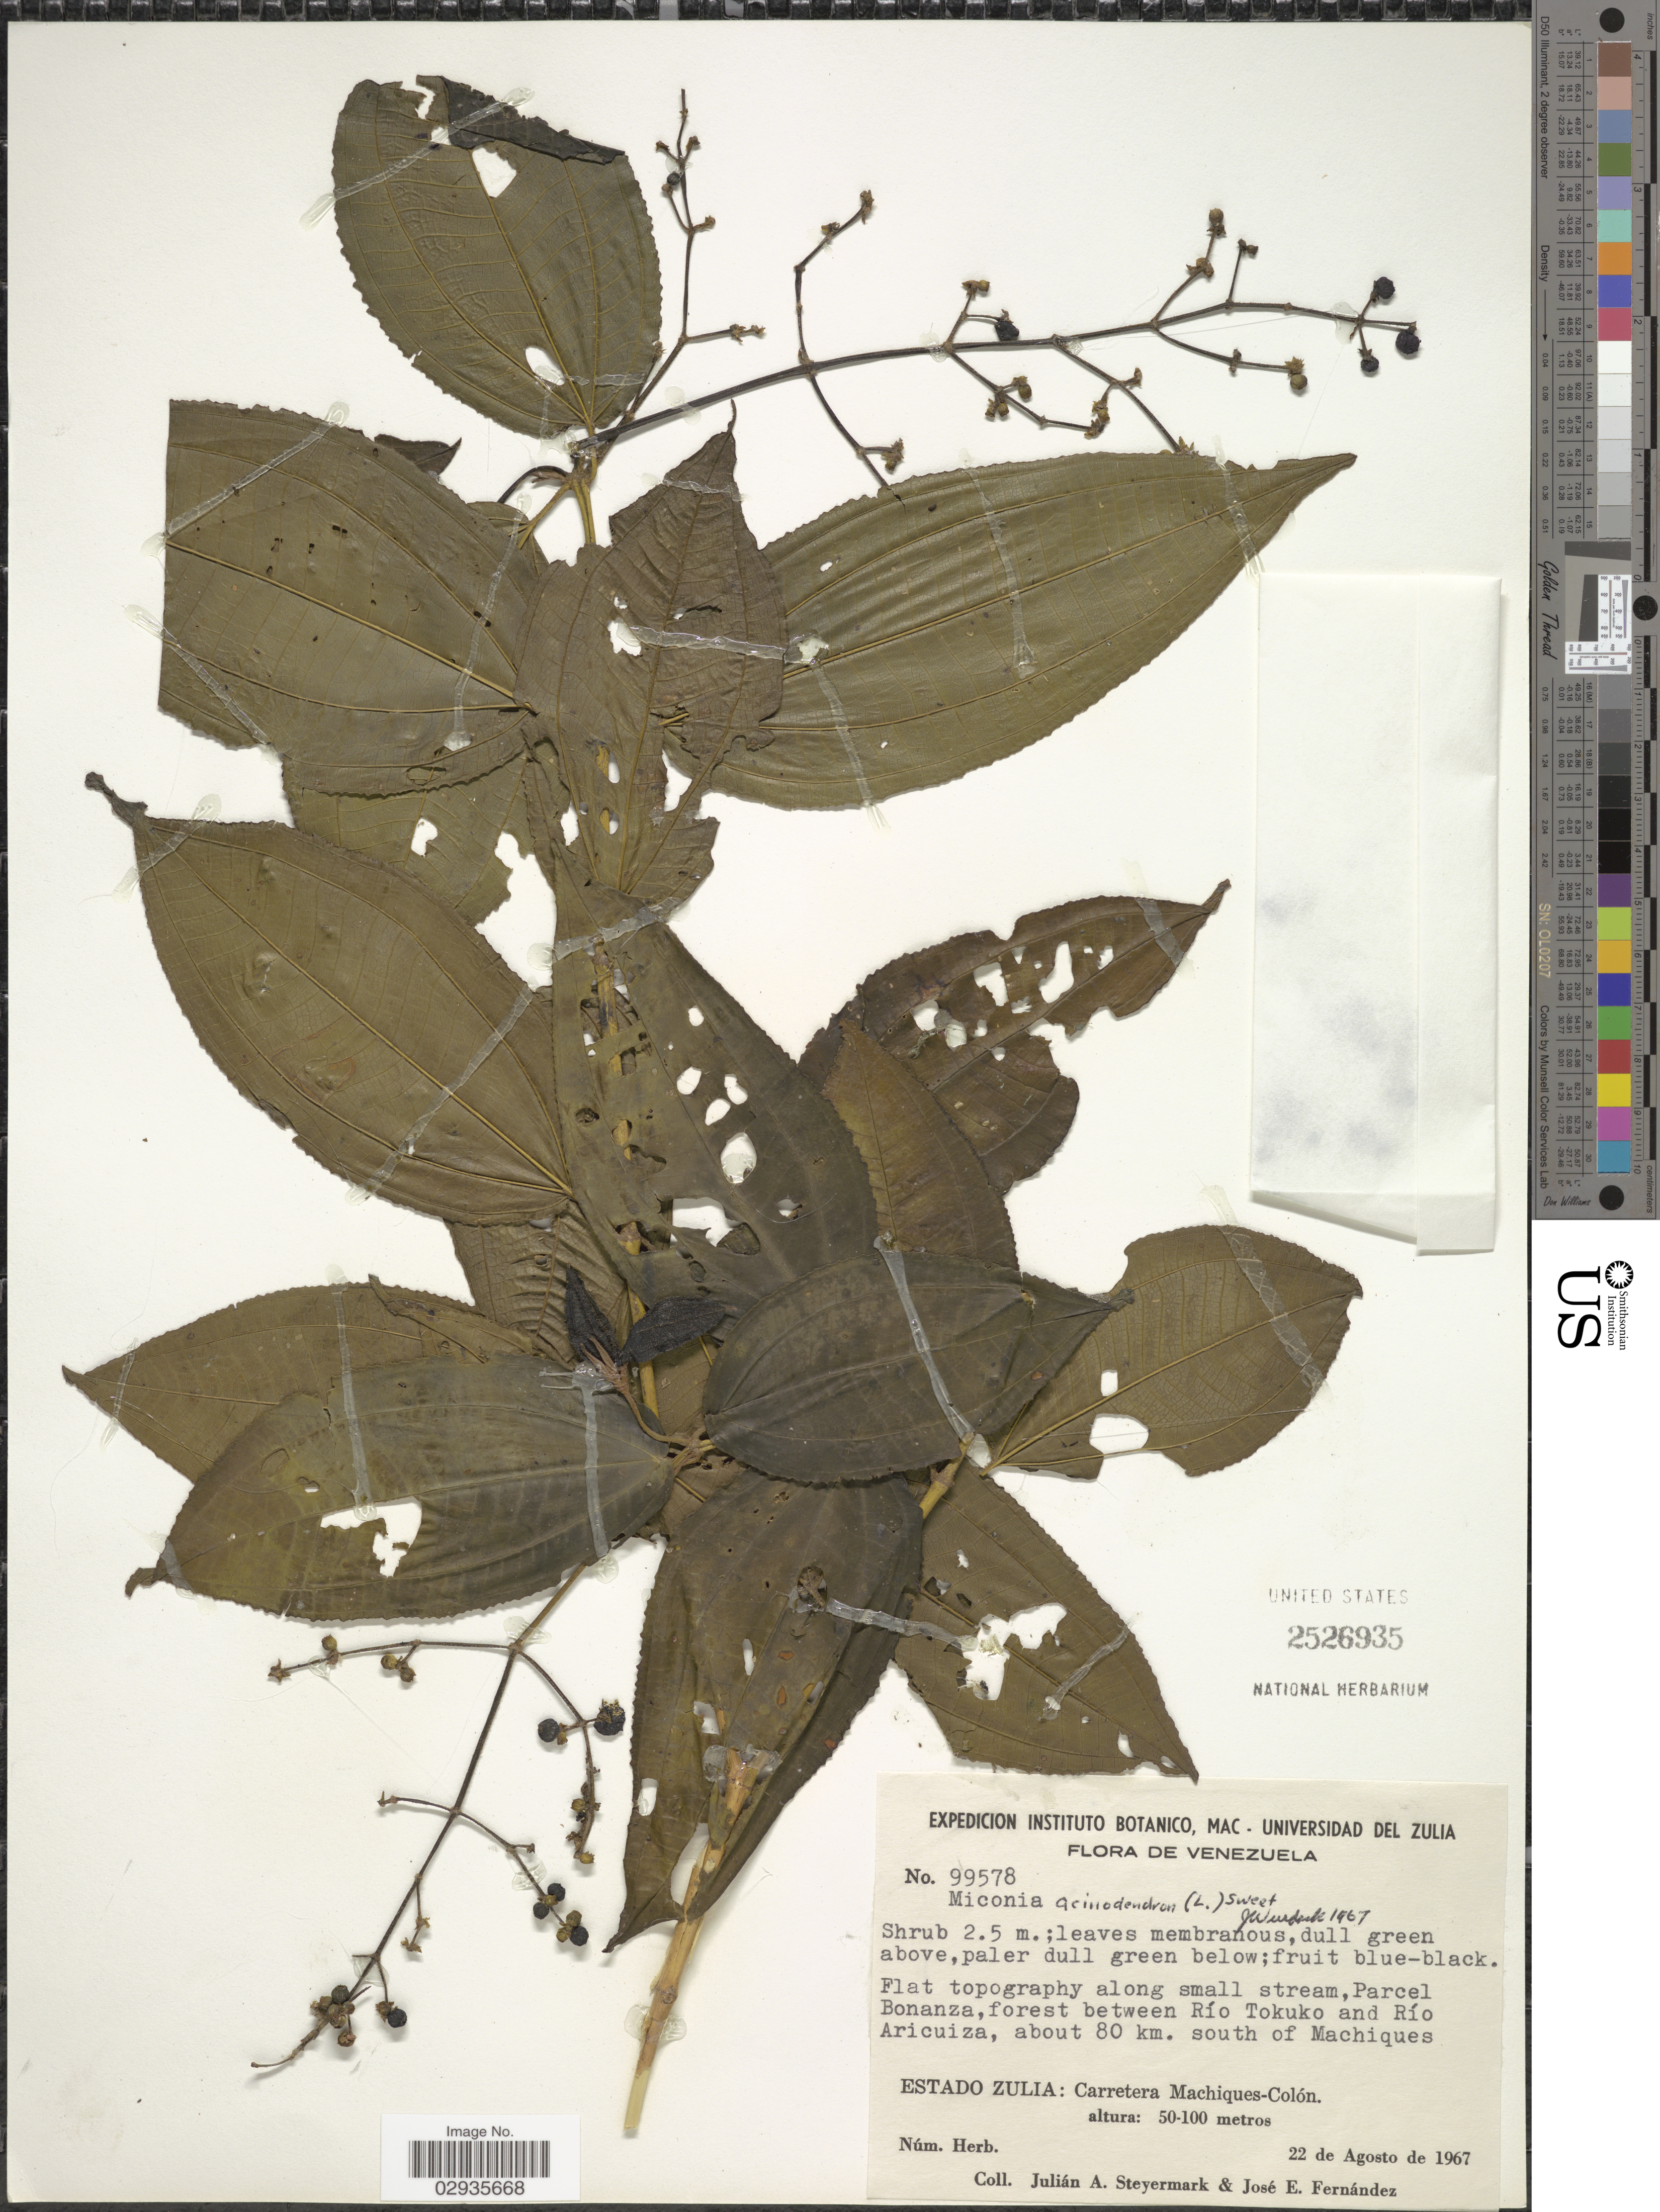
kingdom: Plantae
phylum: Tracheophyta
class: Magnoliopsida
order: Myrtales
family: Melastomataceae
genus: Miconia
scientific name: Miconia acinodendron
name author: (L.) Sweet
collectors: J. Steyermark & J. Fernández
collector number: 99578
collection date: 1967-08-22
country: Venezuela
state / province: Zulia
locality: Parcel Bonanza, forest between Río Tokuko and Río Aricuiza, about 80 km. south of Machiques. Carretera Machiques-Colón.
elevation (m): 50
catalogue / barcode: US 2526935